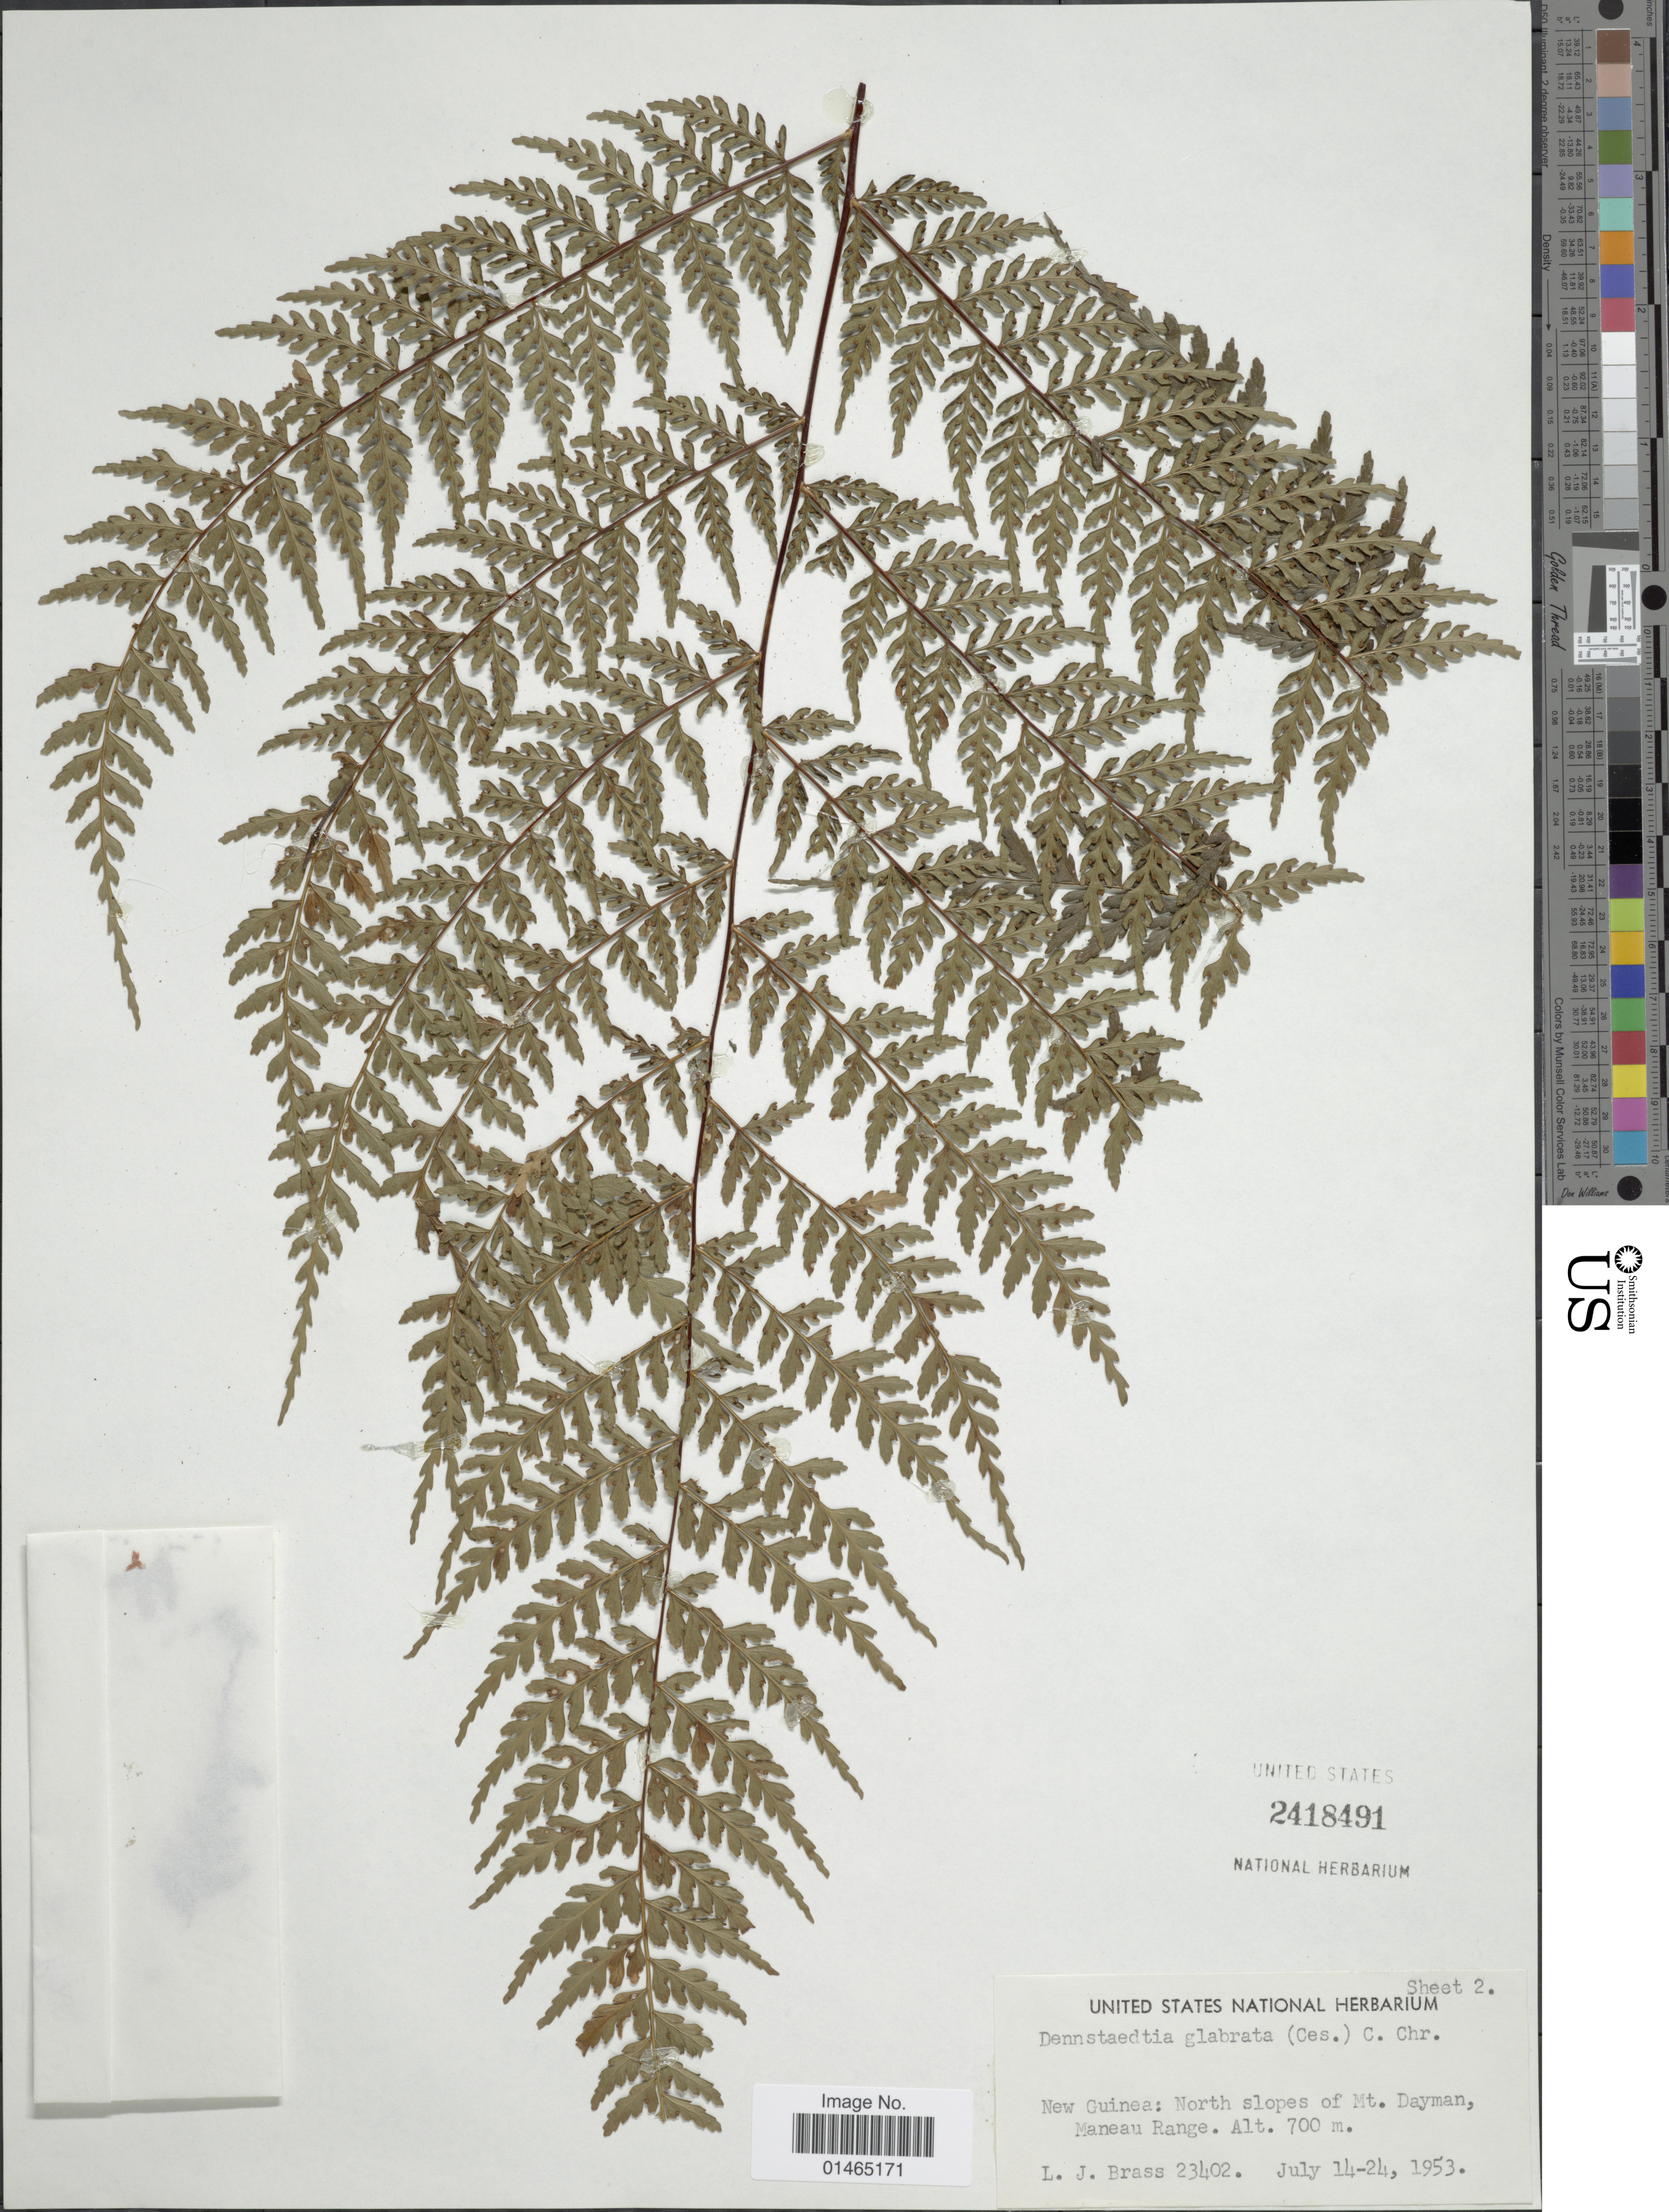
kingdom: Plantae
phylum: Tracheophyta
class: Polypodiopsida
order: Polypodiales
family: Dennstaedtiaceae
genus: Dennstaedtia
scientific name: Dennstaedtia glabrata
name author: (Ces.) C. Chr.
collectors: L. J. Brass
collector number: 23402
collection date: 1953-07-14/1953-07-24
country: Papua New Guinea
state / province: Milne Bay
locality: New Guinea: North slopes of Mt. Dayman, Maneau Range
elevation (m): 700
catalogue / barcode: US 2418491